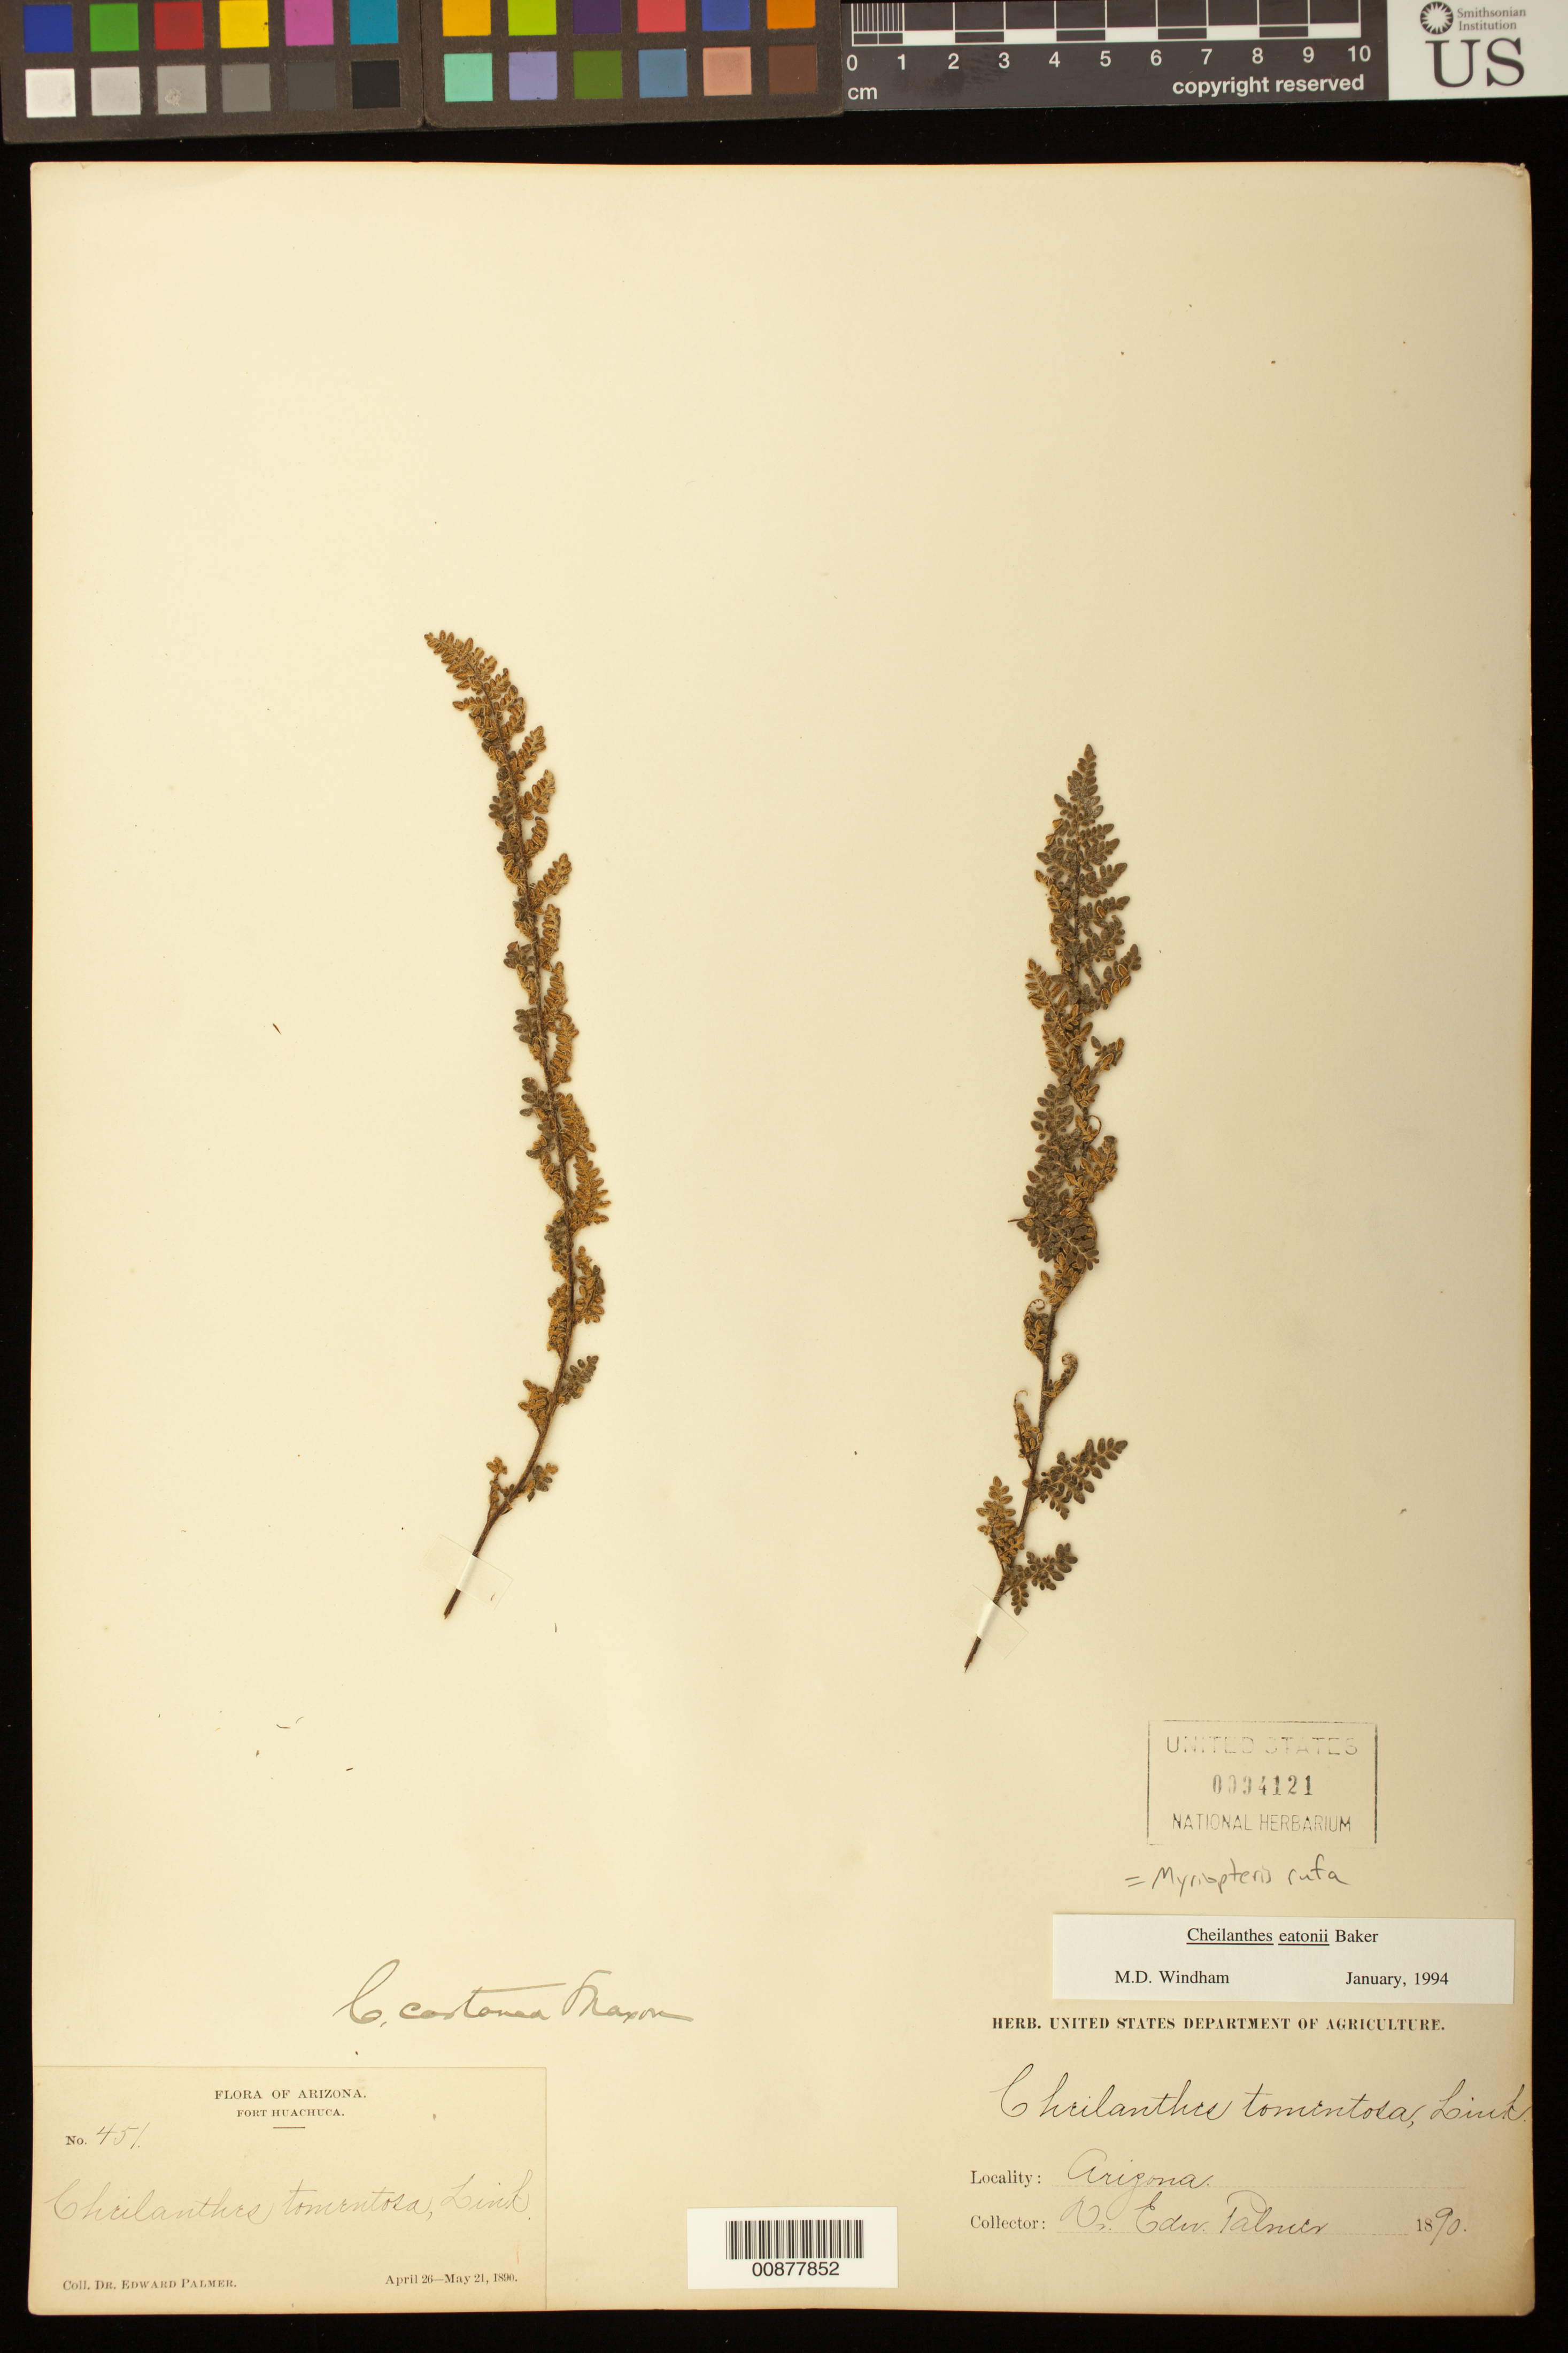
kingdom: Plantae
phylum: Tracheophyta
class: Polypodiopsida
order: Polypodiales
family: Pteridaceae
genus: Myriopteris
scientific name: Myriopteris rufa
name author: Fée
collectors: E. Palmer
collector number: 451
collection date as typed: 26 Apr 1890 to 21 May 1890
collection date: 1890-04-26/1890-05-21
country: United States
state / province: Arizona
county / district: Cochise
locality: Fort Huachuca.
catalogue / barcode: US 94121